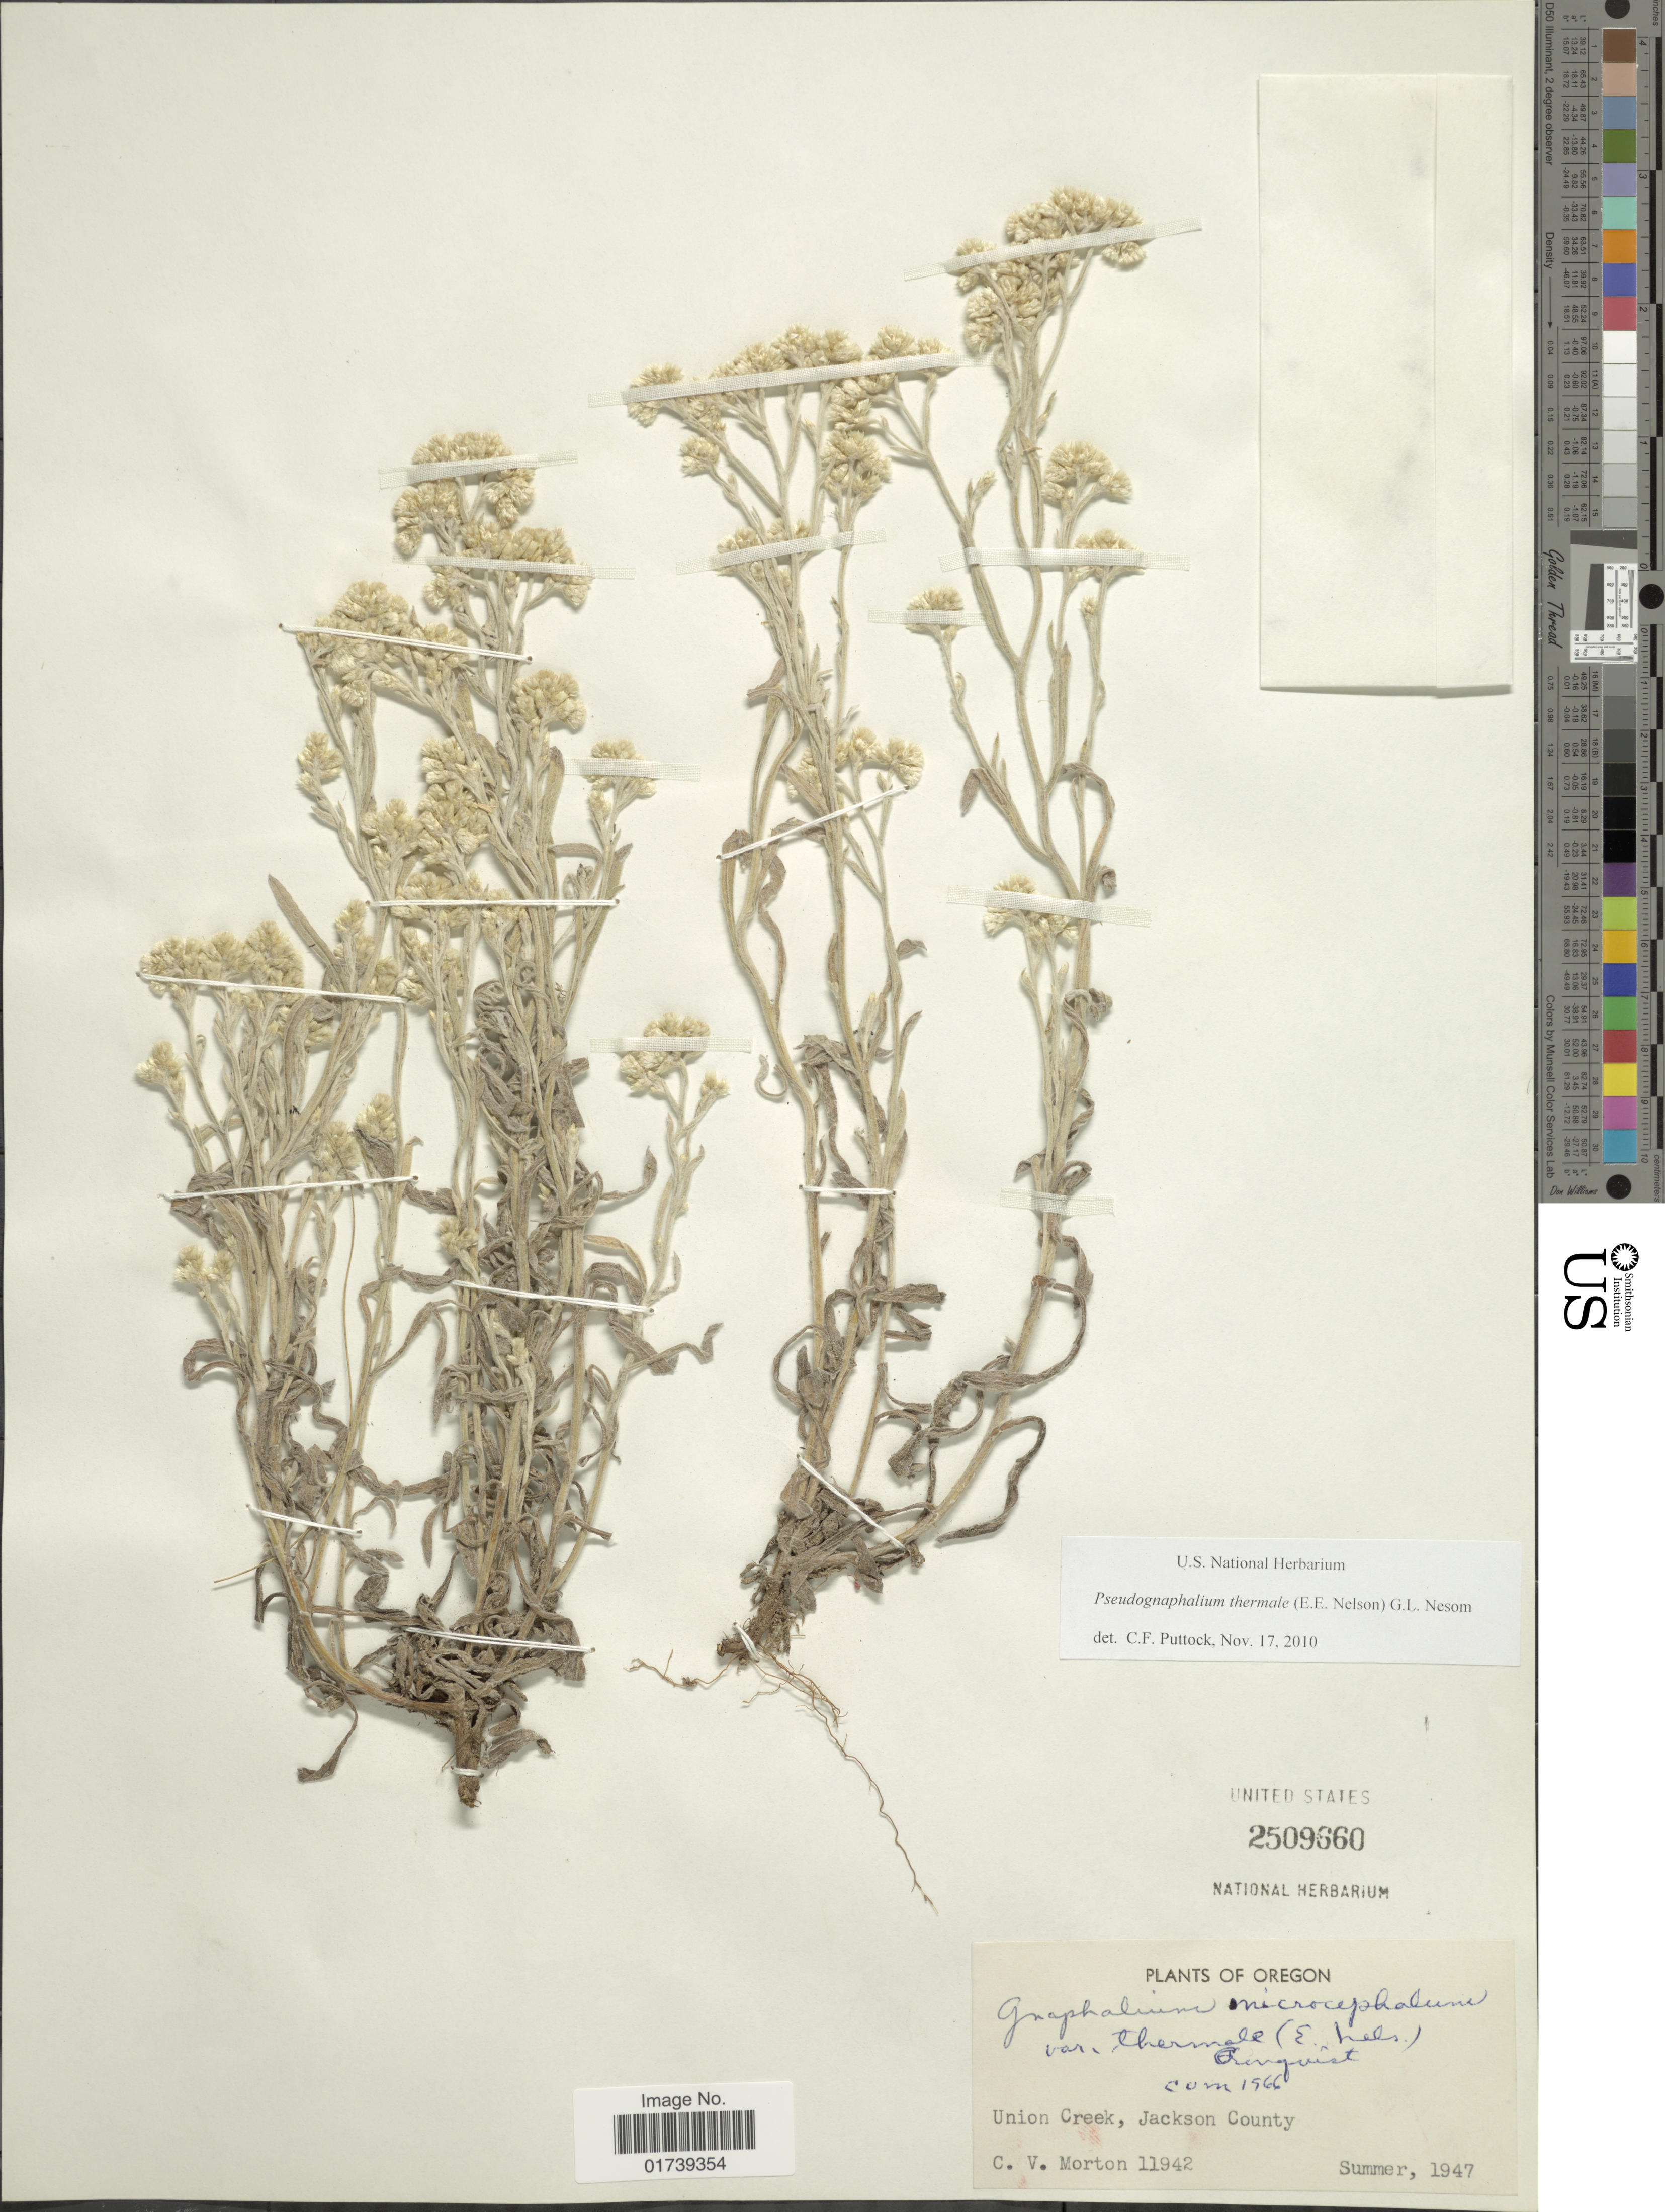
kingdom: Plantae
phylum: Tracheophyta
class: Magnoliopsida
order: Asterales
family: Asteraceae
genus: Pseudognaphalium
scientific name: Pseudognaphalium thermale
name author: (E.E. Nelson) G.L. Nesom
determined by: Puttock, Christopher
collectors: C. V. Morton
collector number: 11942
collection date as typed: Summer, 1947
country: United States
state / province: Oregon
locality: Union Creek, Jackson County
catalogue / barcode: US 2509660